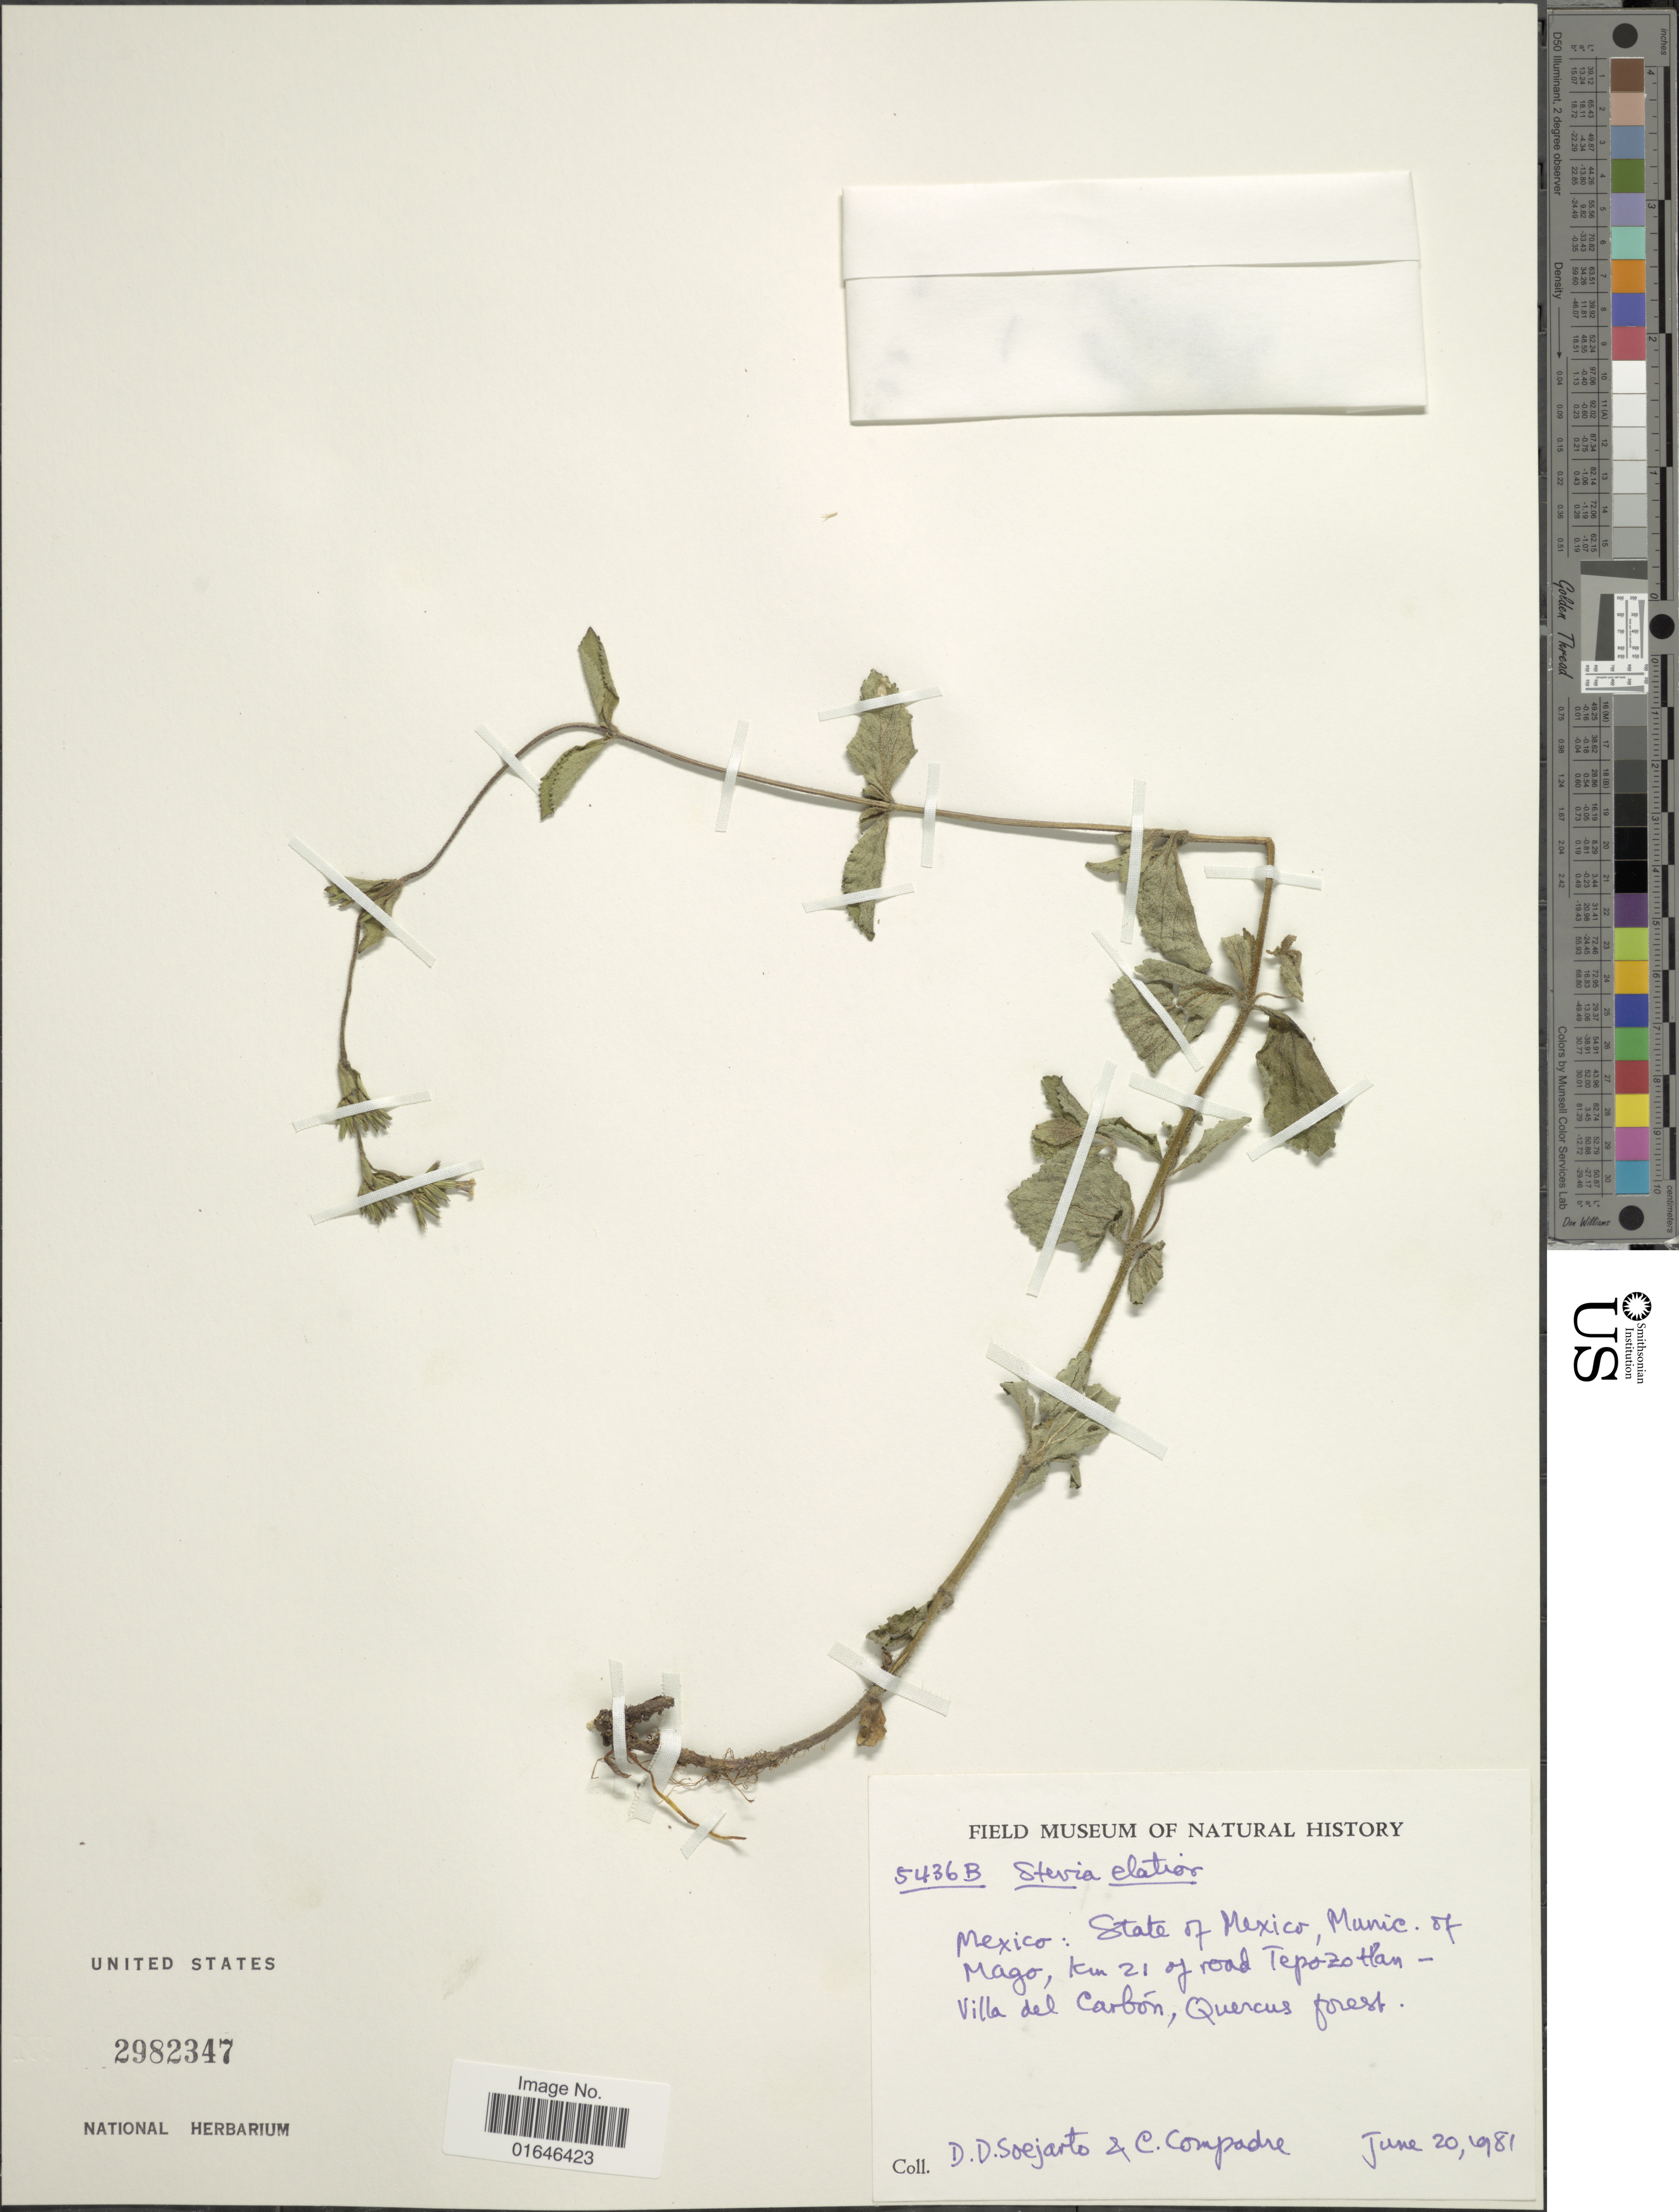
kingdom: Plantae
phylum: Tracheophyta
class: Magnoliopsida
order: Asterales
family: Asteraceae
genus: Stevia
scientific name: Stevia elatior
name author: Kunth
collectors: C. Compadre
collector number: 5436B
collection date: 1981-06-20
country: Mexico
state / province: México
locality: Munic. of Mago, Km 21 of road Tepozotlan - Villa del Carbón, Quercus forest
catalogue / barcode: US 2982347